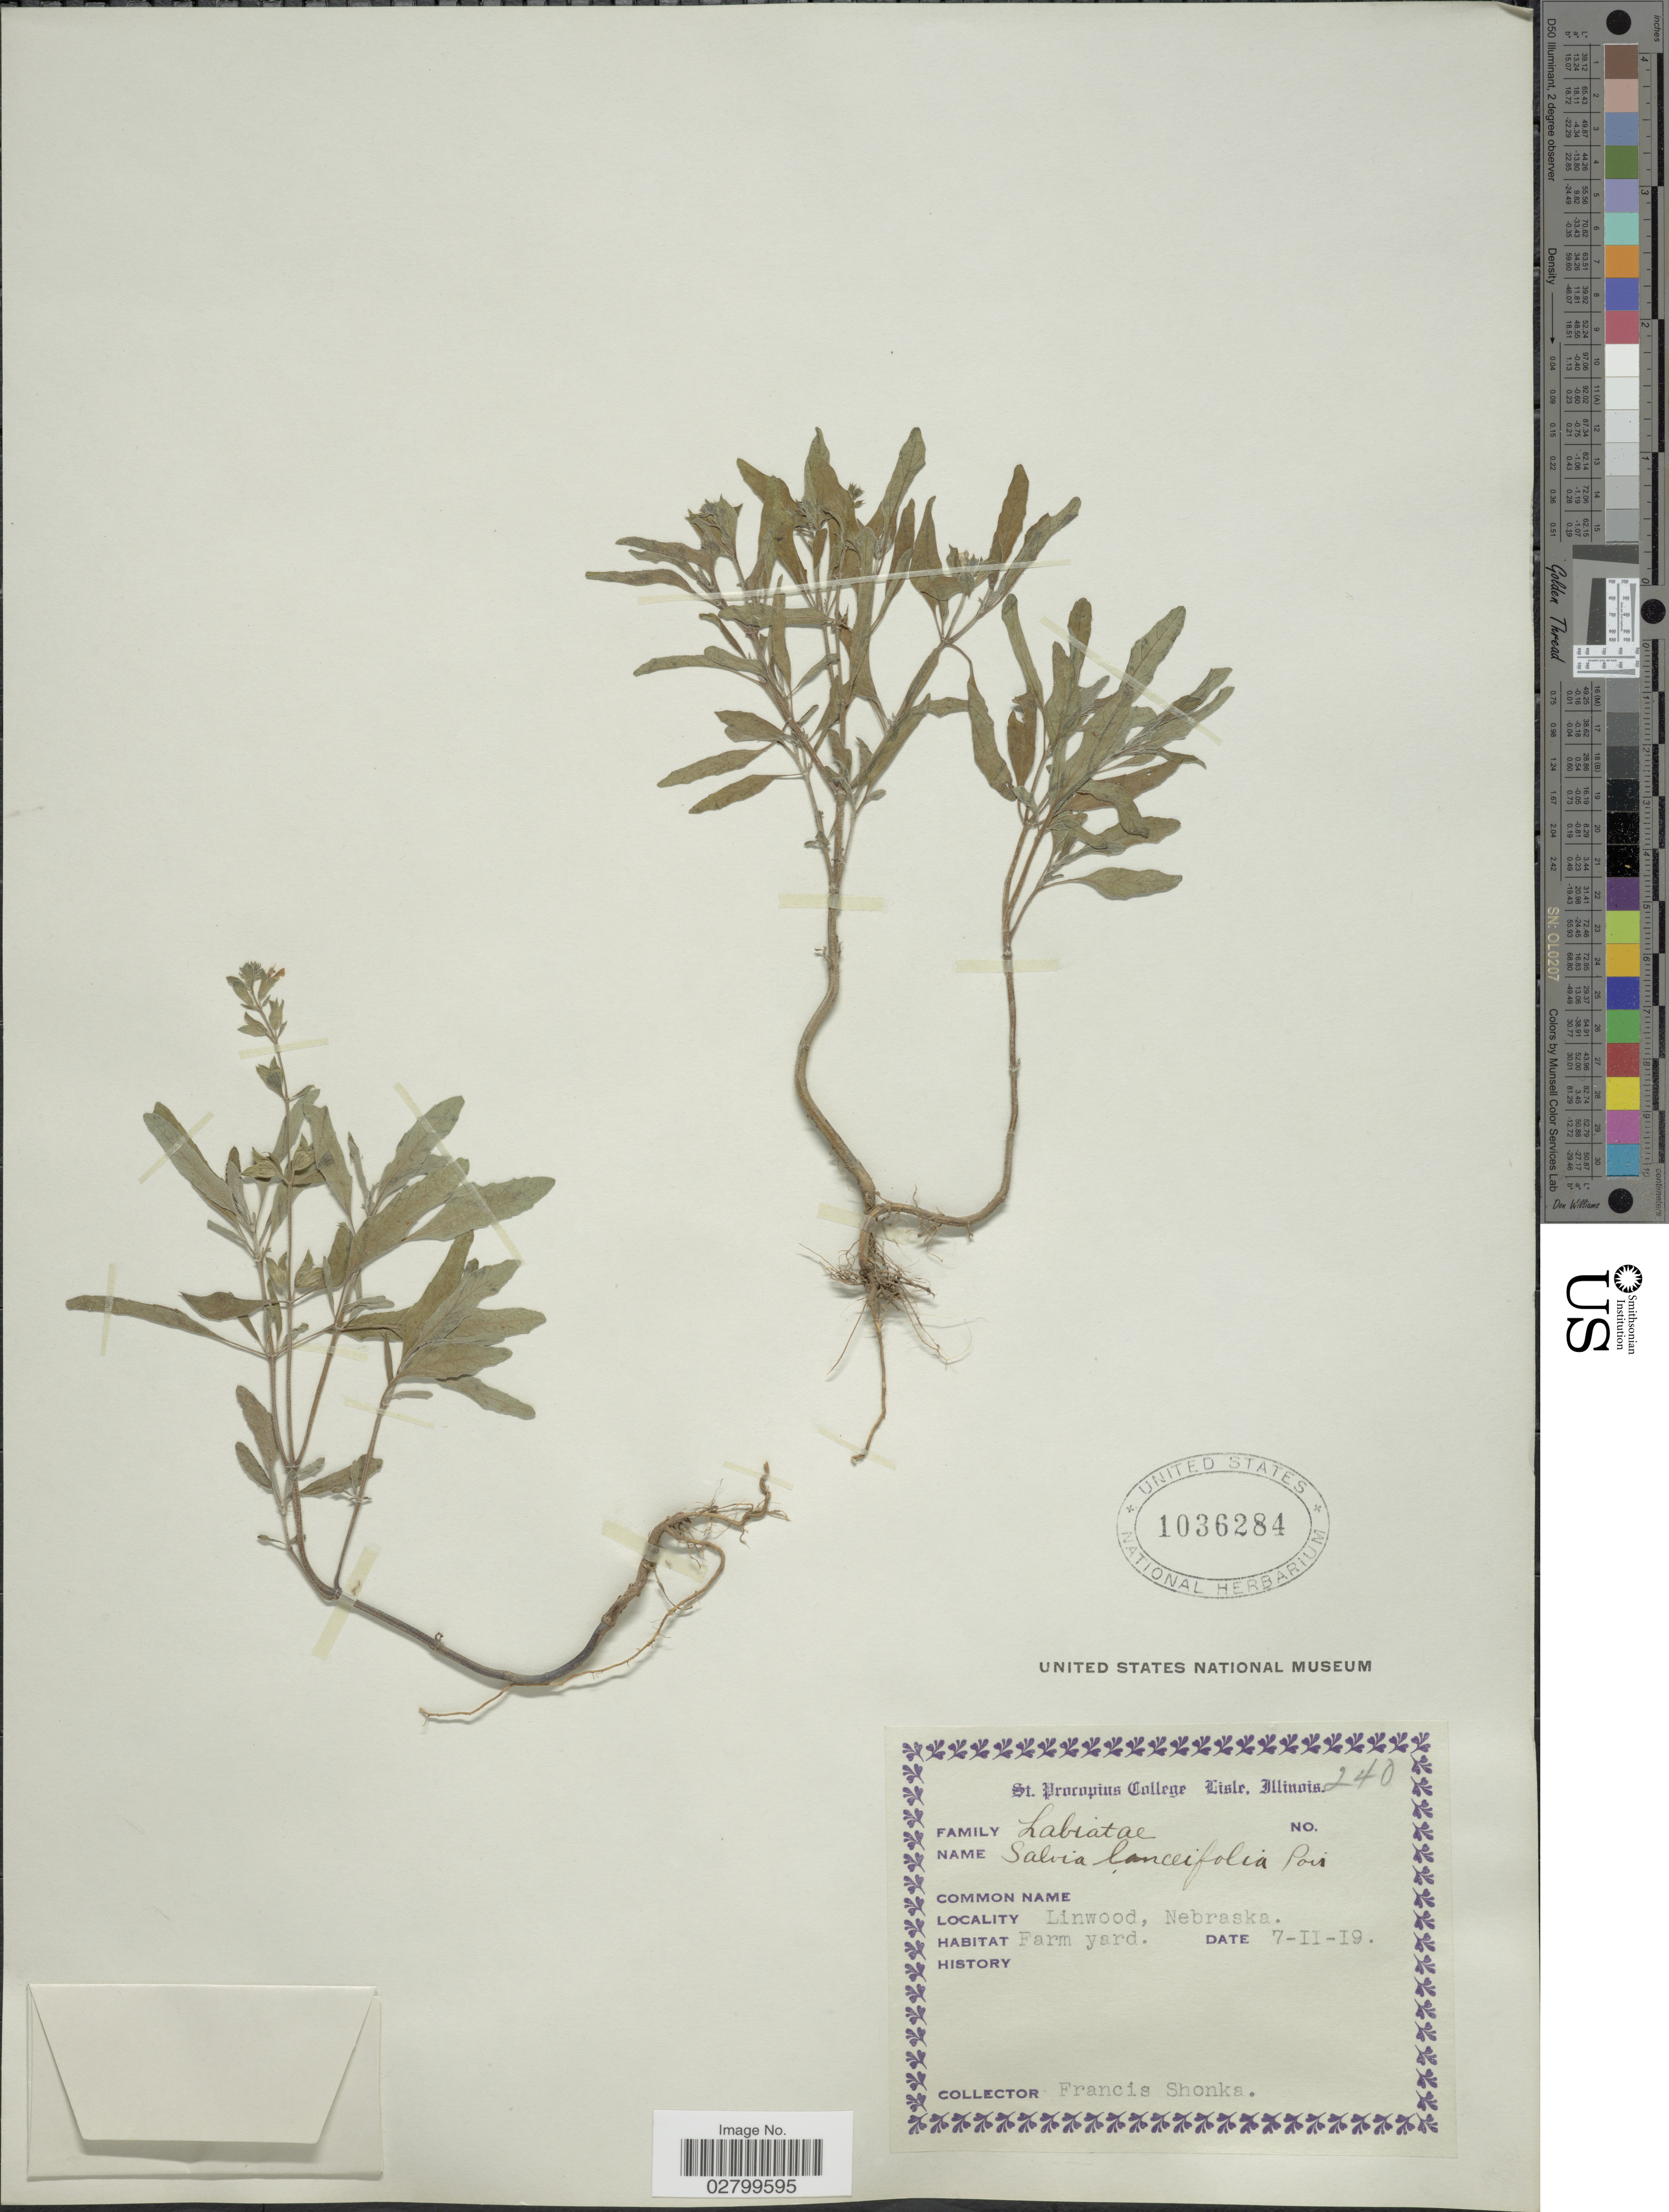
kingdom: Plantae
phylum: Tracheophyta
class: Magnoliopsida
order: Lamiales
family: Lamiaceae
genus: Salvia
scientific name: Salvia lanceolata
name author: Brouss.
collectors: F. Shonks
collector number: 240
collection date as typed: Transcribed d/m/y: 11/7/19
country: United States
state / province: Nebraska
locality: Linwood, Nebraska. Farm yard.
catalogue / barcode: US 1036284